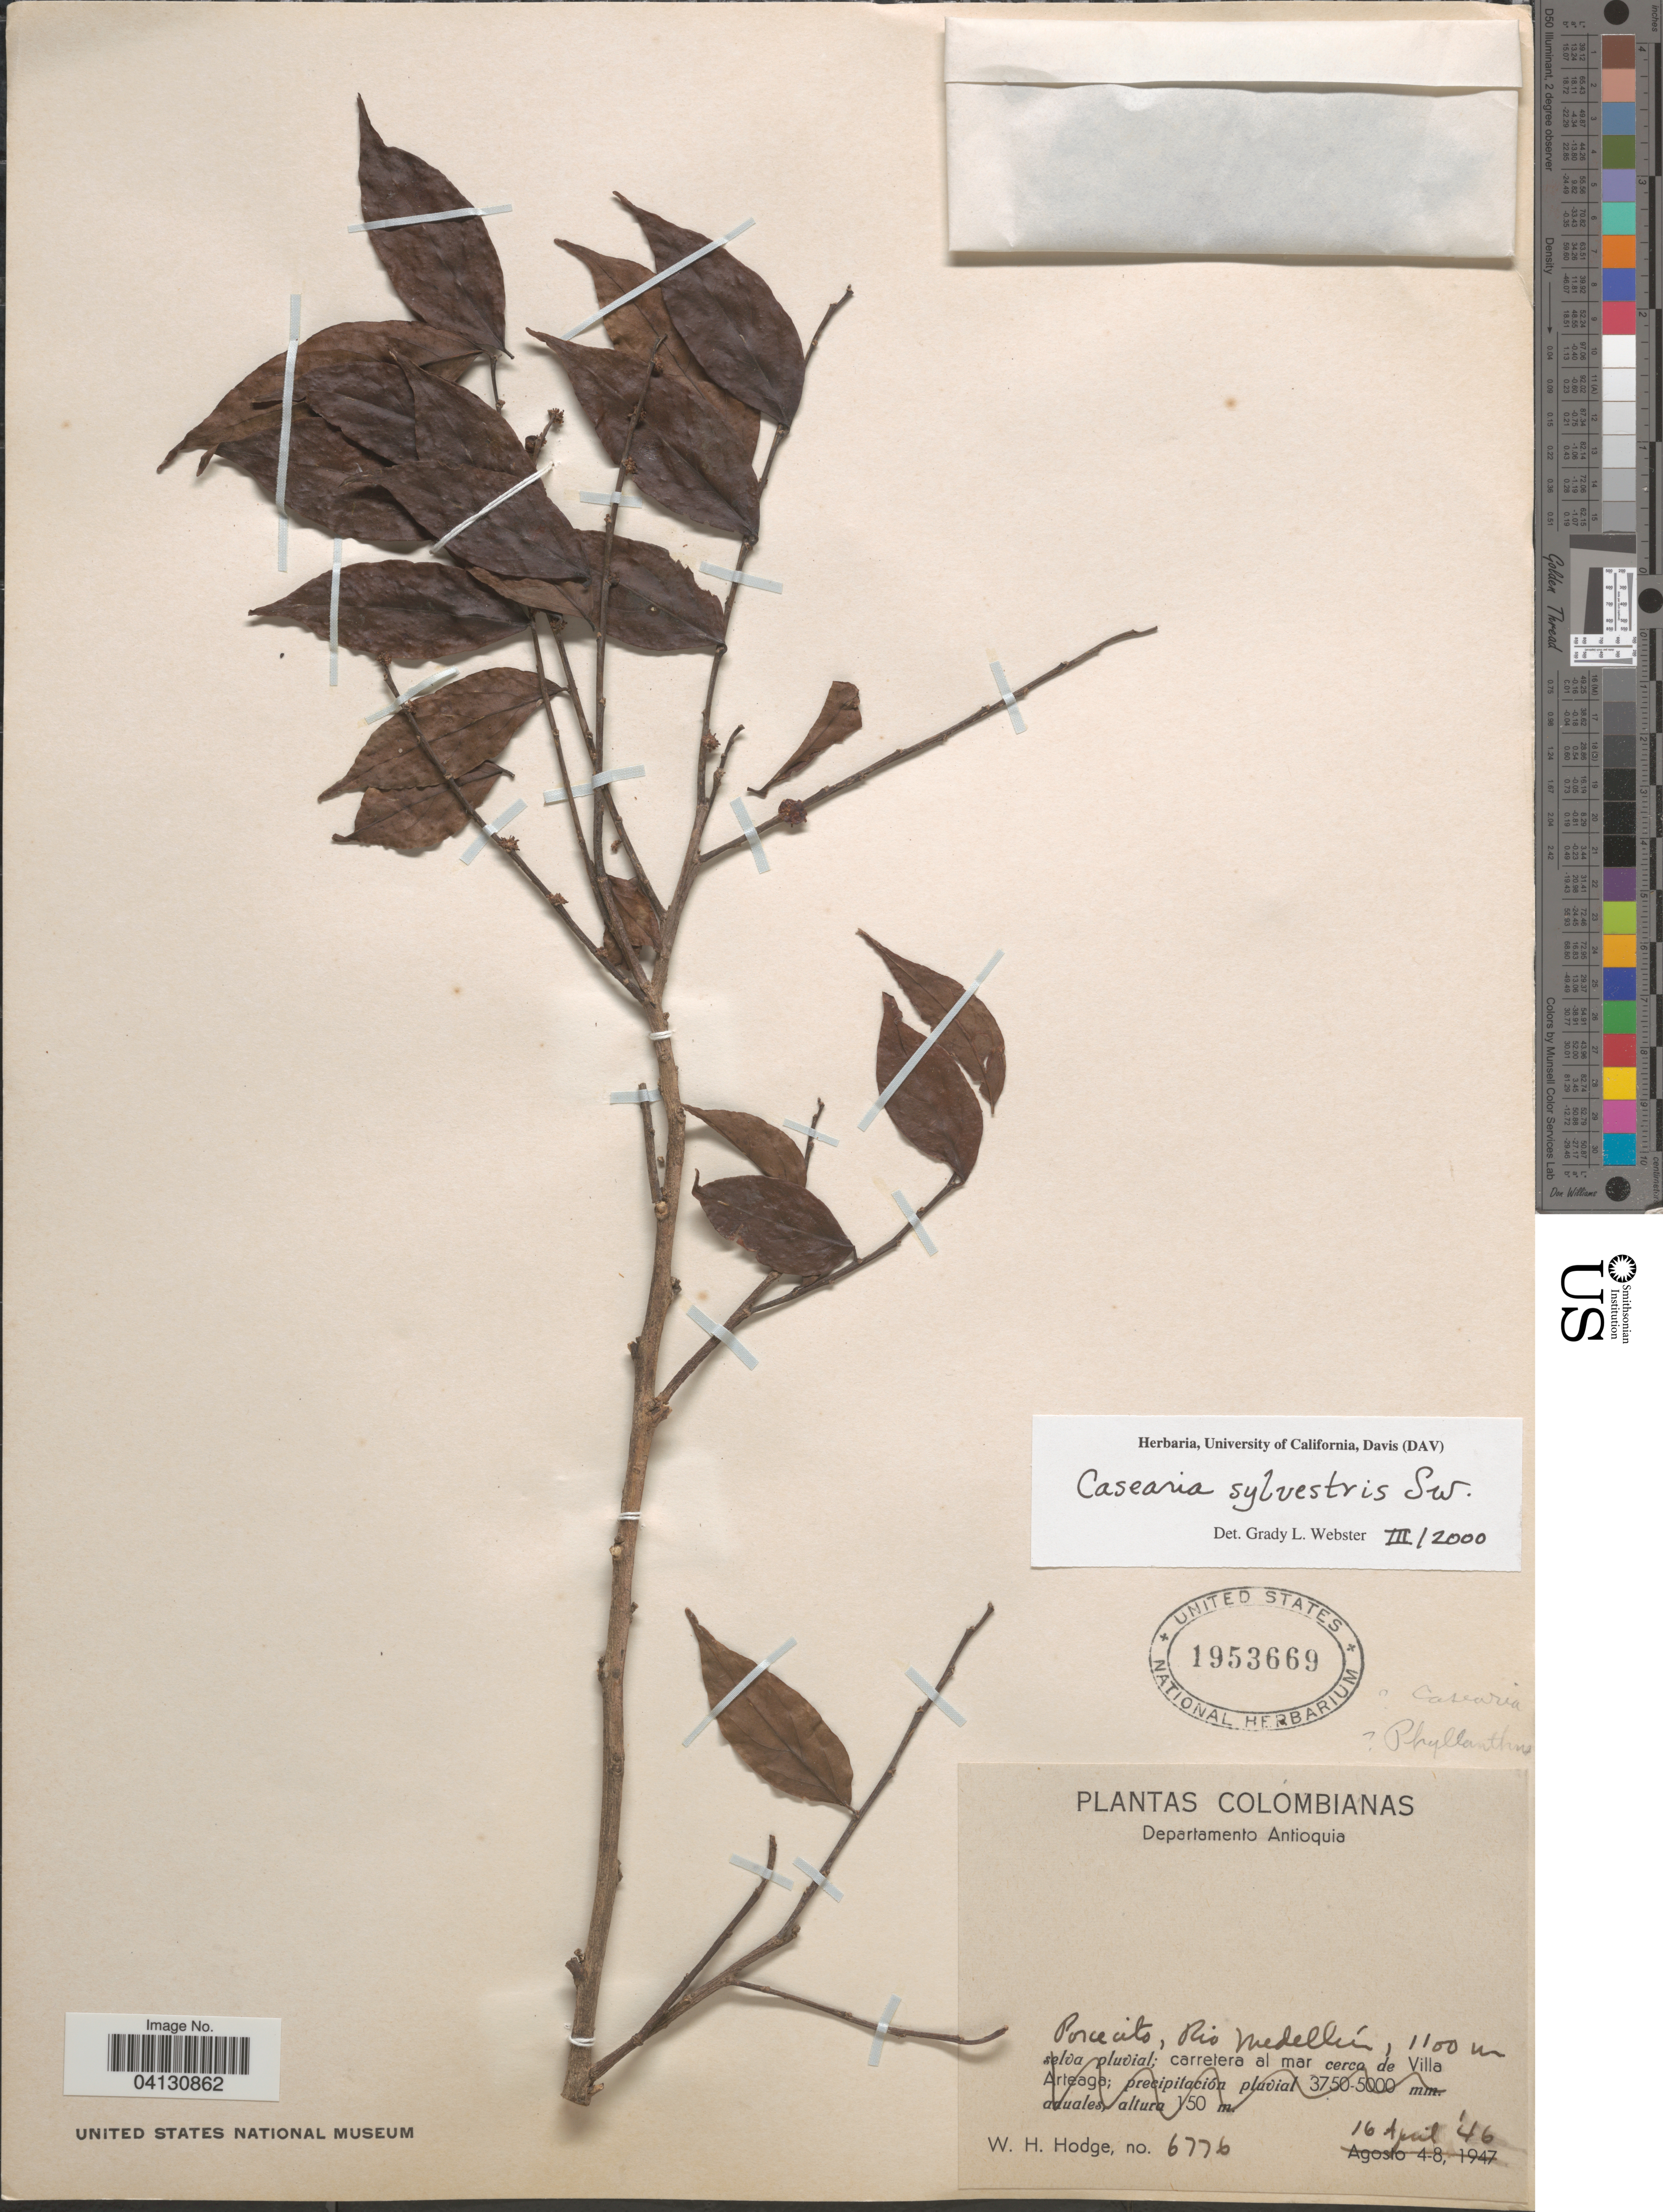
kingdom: Plantae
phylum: Tracheophyta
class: Magnoliopsida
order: Malpighiales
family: Salicaceae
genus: Casearia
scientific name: Casearia sylvestris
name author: Sw.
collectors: W. Hodge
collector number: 6776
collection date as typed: Transcribed d/m/y: 16/4/46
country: Colombia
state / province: Antioquia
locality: Departamento Antioquia. Porcecito, Rio Medellín.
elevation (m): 1100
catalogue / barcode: US 1953669